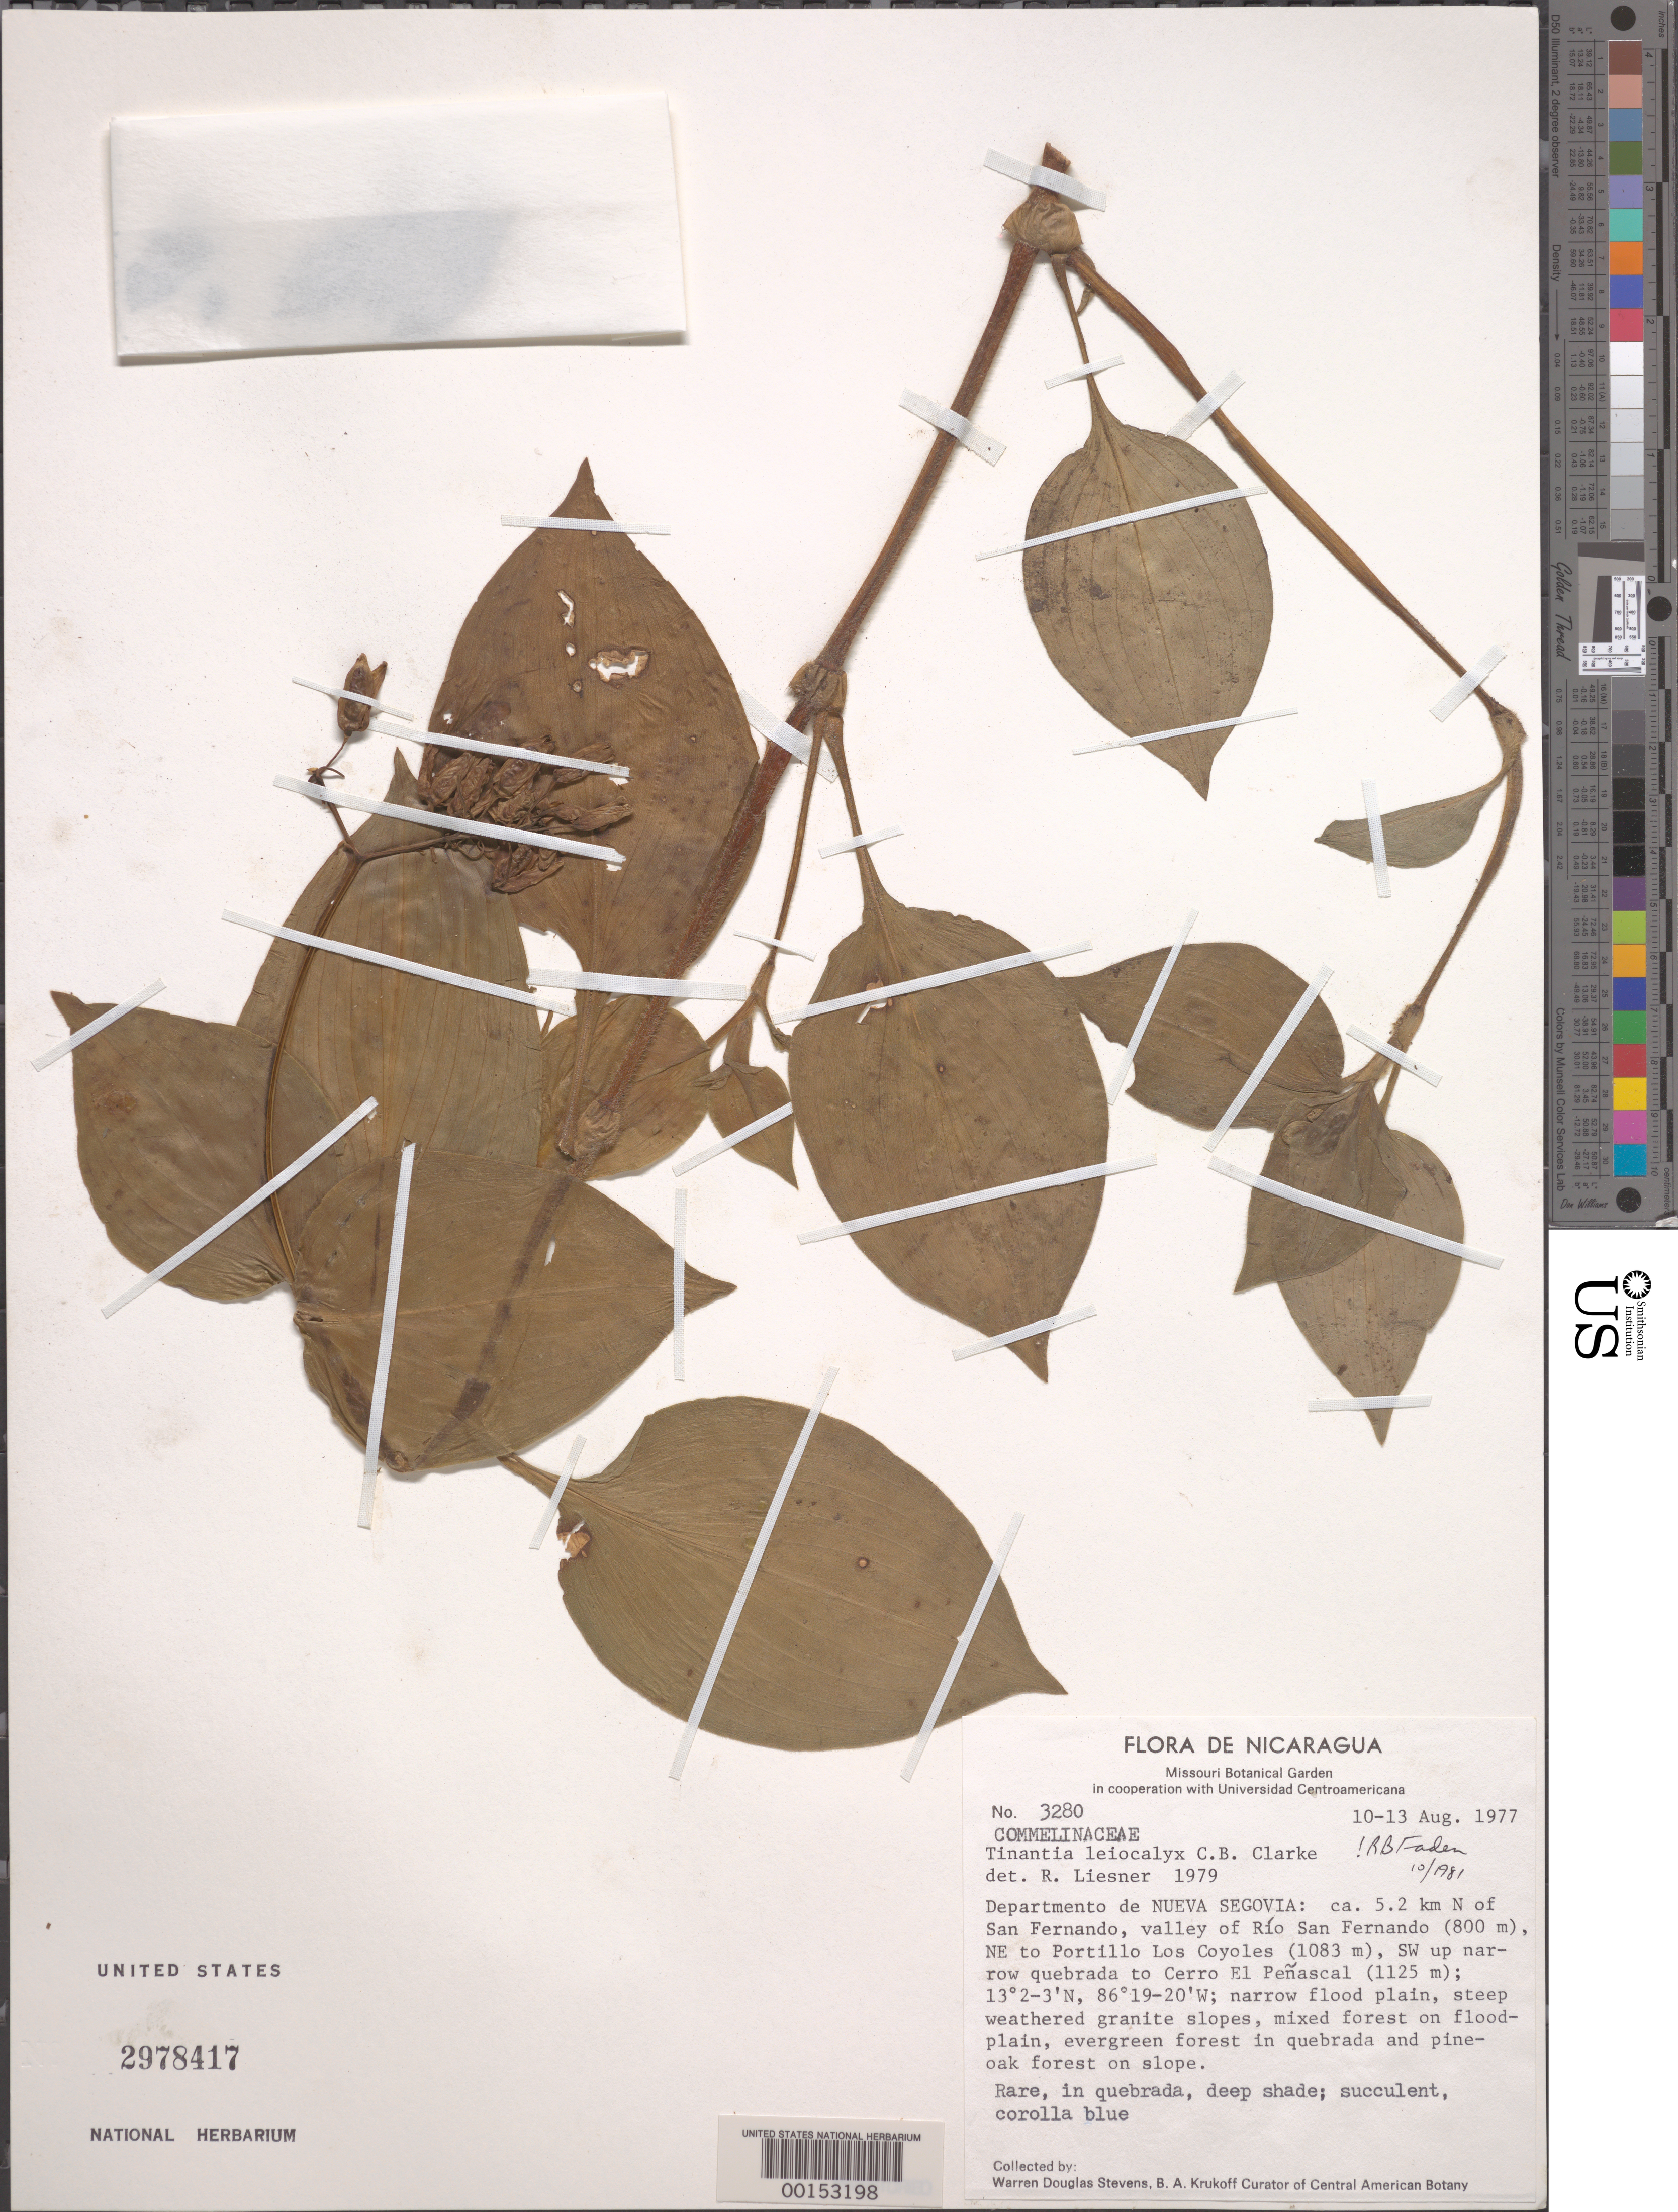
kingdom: Plantae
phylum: Tracheophyta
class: Liliopsida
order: Commelinales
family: Commelinaceae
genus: Tinantia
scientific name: Tinantia leiocalyx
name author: C.B. Clarke in Donn. Sm.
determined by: Liesner, R. L.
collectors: W. D. Stevens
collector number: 3280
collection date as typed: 10 Aug 1977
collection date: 1977-08-10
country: Nicaragua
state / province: Nueva Segovia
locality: San fernando, valley of rio san fernando, ne to portillo los coyoles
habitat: Narrow flood plain, steep weathered granite slopes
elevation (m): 1083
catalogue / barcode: US 2978417